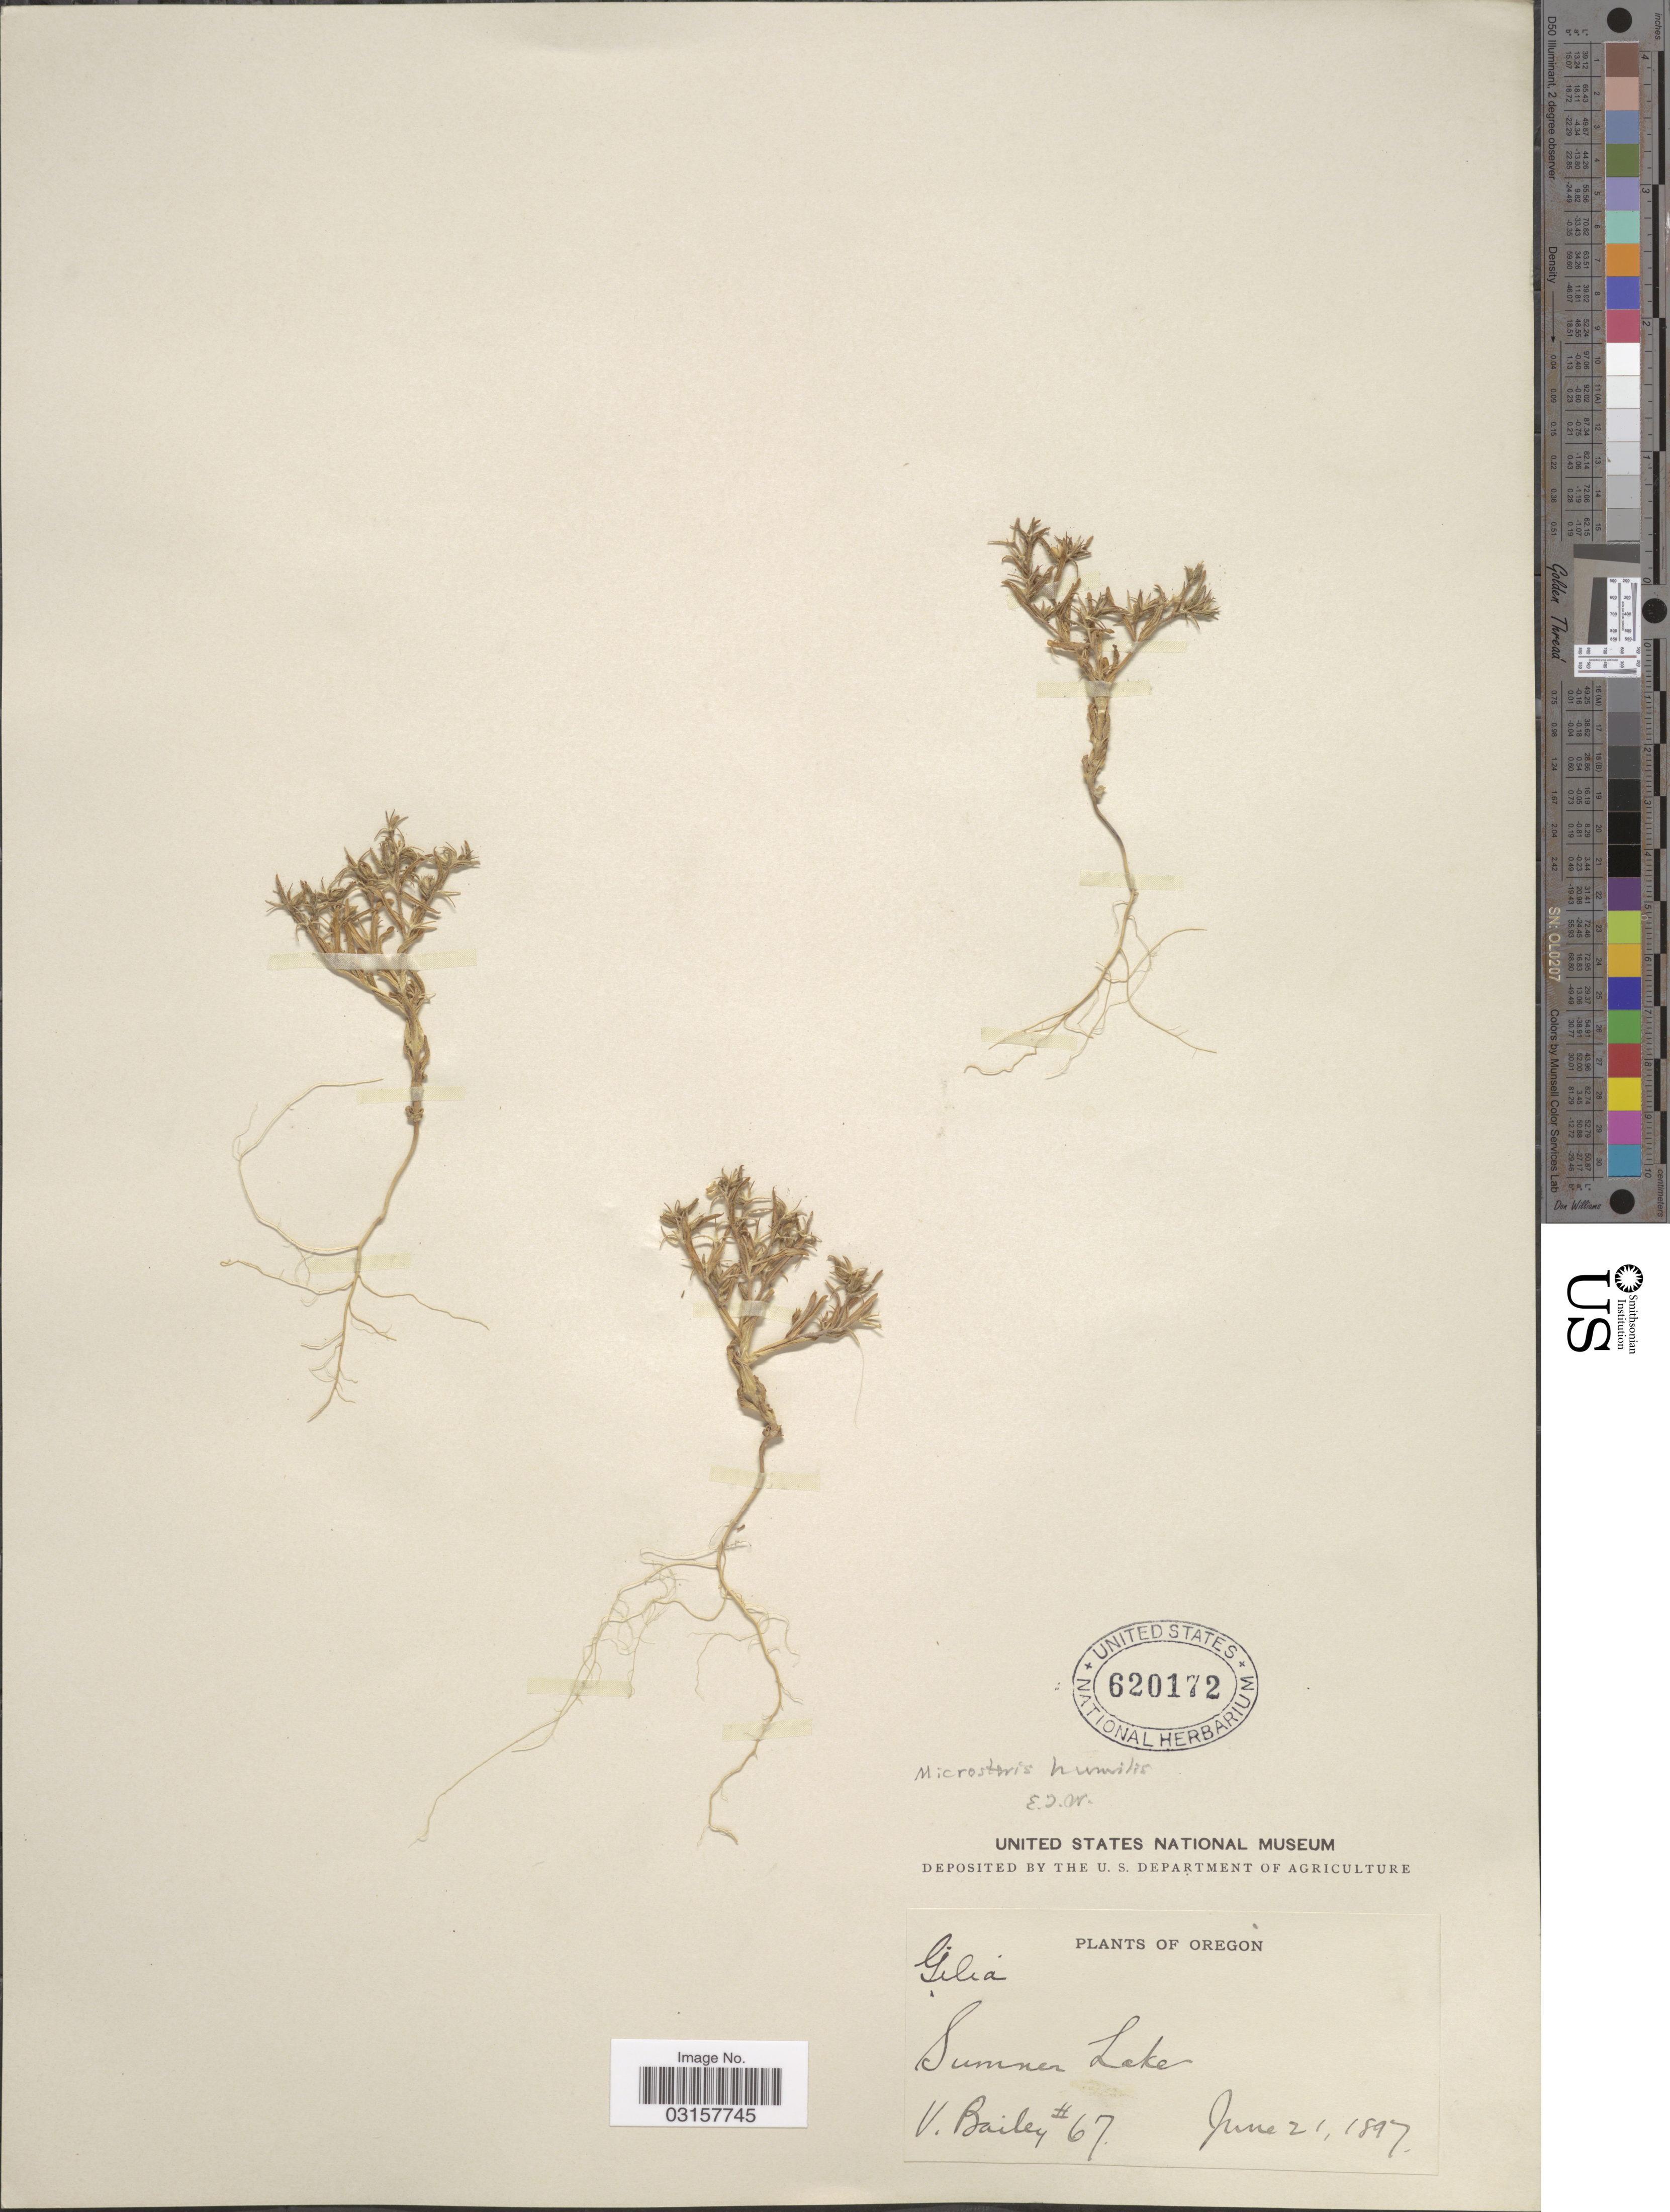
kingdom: Plantae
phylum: Tracheophyta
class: Magnoliopsida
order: Ericales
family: Polemoniaceae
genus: Microsteris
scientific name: Microsteris gracilis var. humilior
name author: (Hook.) Cronquist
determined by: (US) Smithsonian Institution - National Museum of Natural History - Department of Botany (UNITED STATES)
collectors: V. L. Bailey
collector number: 67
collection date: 1897-06-21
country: United States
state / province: Oregon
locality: Summer Lake.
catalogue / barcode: US 620172